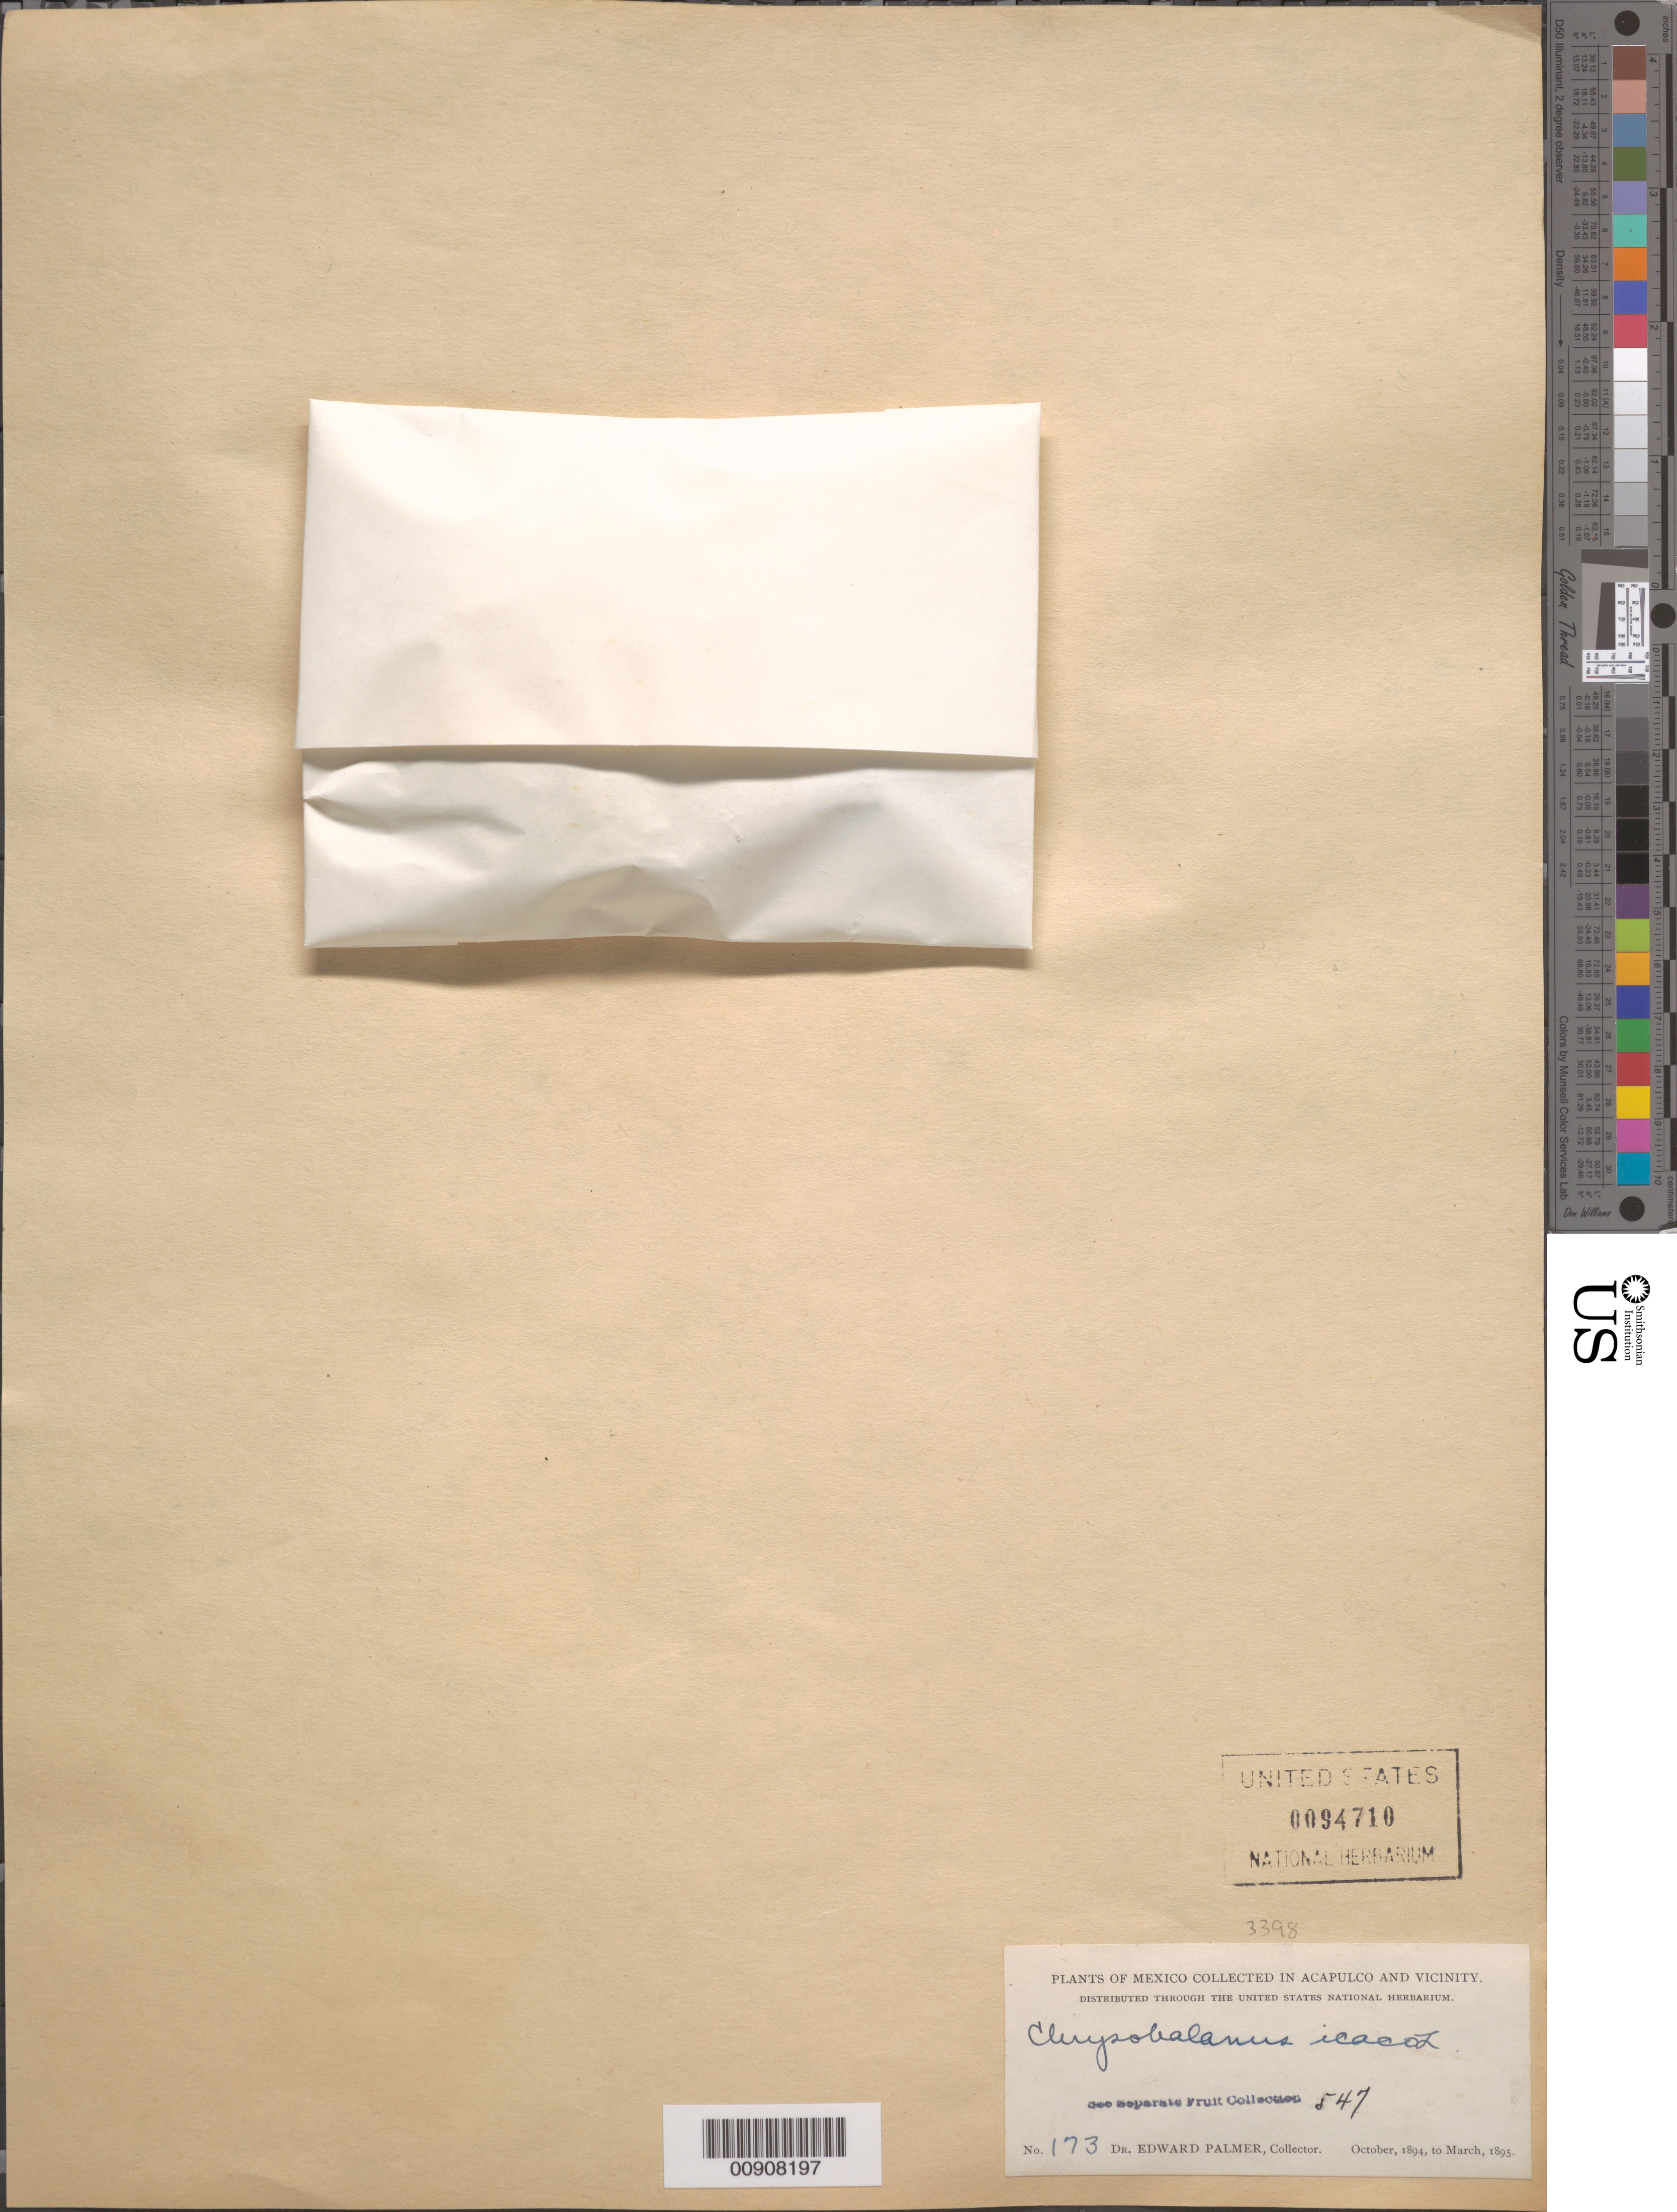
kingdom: Plantae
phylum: Tracheophyta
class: Magnoliopsida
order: Malpighiales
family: Chrysobalanaceae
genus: Chrysobalanus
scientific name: Chrysobalanus icaco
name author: L.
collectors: E. Palmer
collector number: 173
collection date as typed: Oct 1894 to -- Mar 1895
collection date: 1894-10/1895-03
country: Mexico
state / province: Guerrero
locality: Acapulco and vicinity.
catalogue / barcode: US 94710